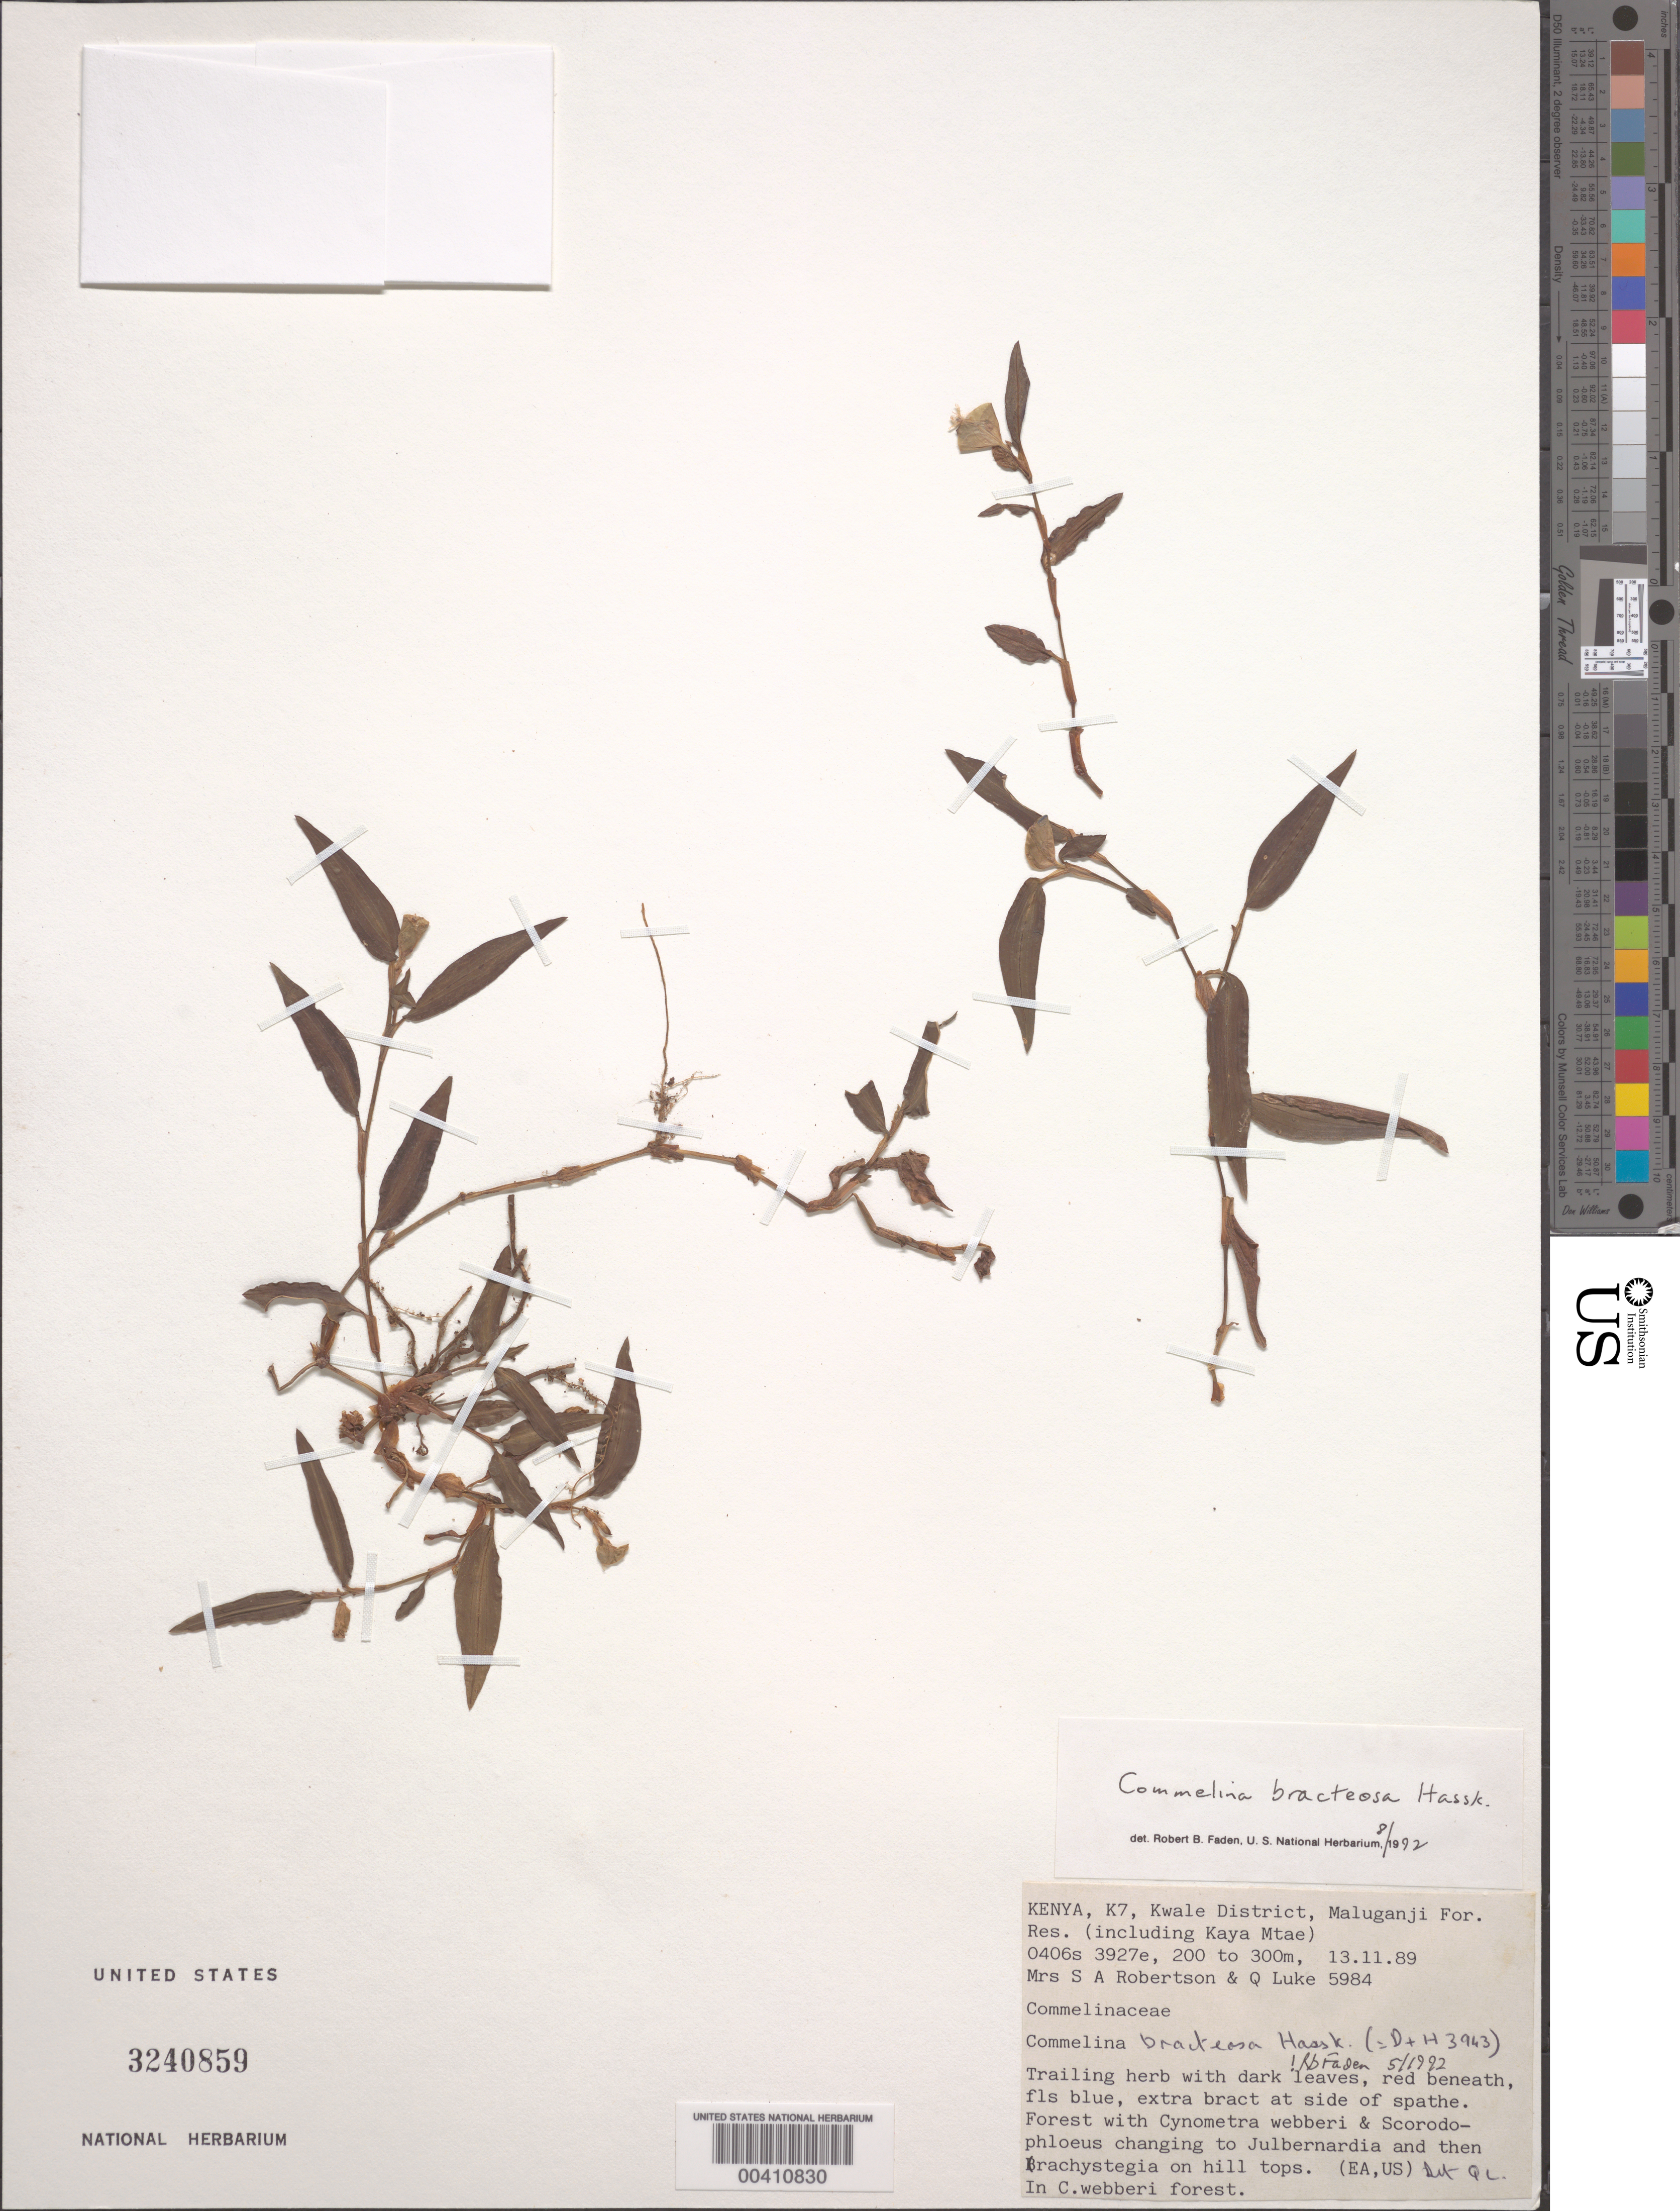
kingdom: Plantae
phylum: Tracheophyta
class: Liliopsida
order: Commelinales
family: Commelinaceae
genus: Commelina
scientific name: Commelina bracteosa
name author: Hassk.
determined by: Faden, Robert B., (US), Smithsonian Institution - National Museum of Natural History (UNITED STATES)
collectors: Mrs. S. A. Robertson & Q. Luke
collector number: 5984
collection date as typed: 13 Nov 1989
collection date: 1989-11-13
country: Kenya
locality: Maluganji forest reserve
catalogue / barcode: US 3240859